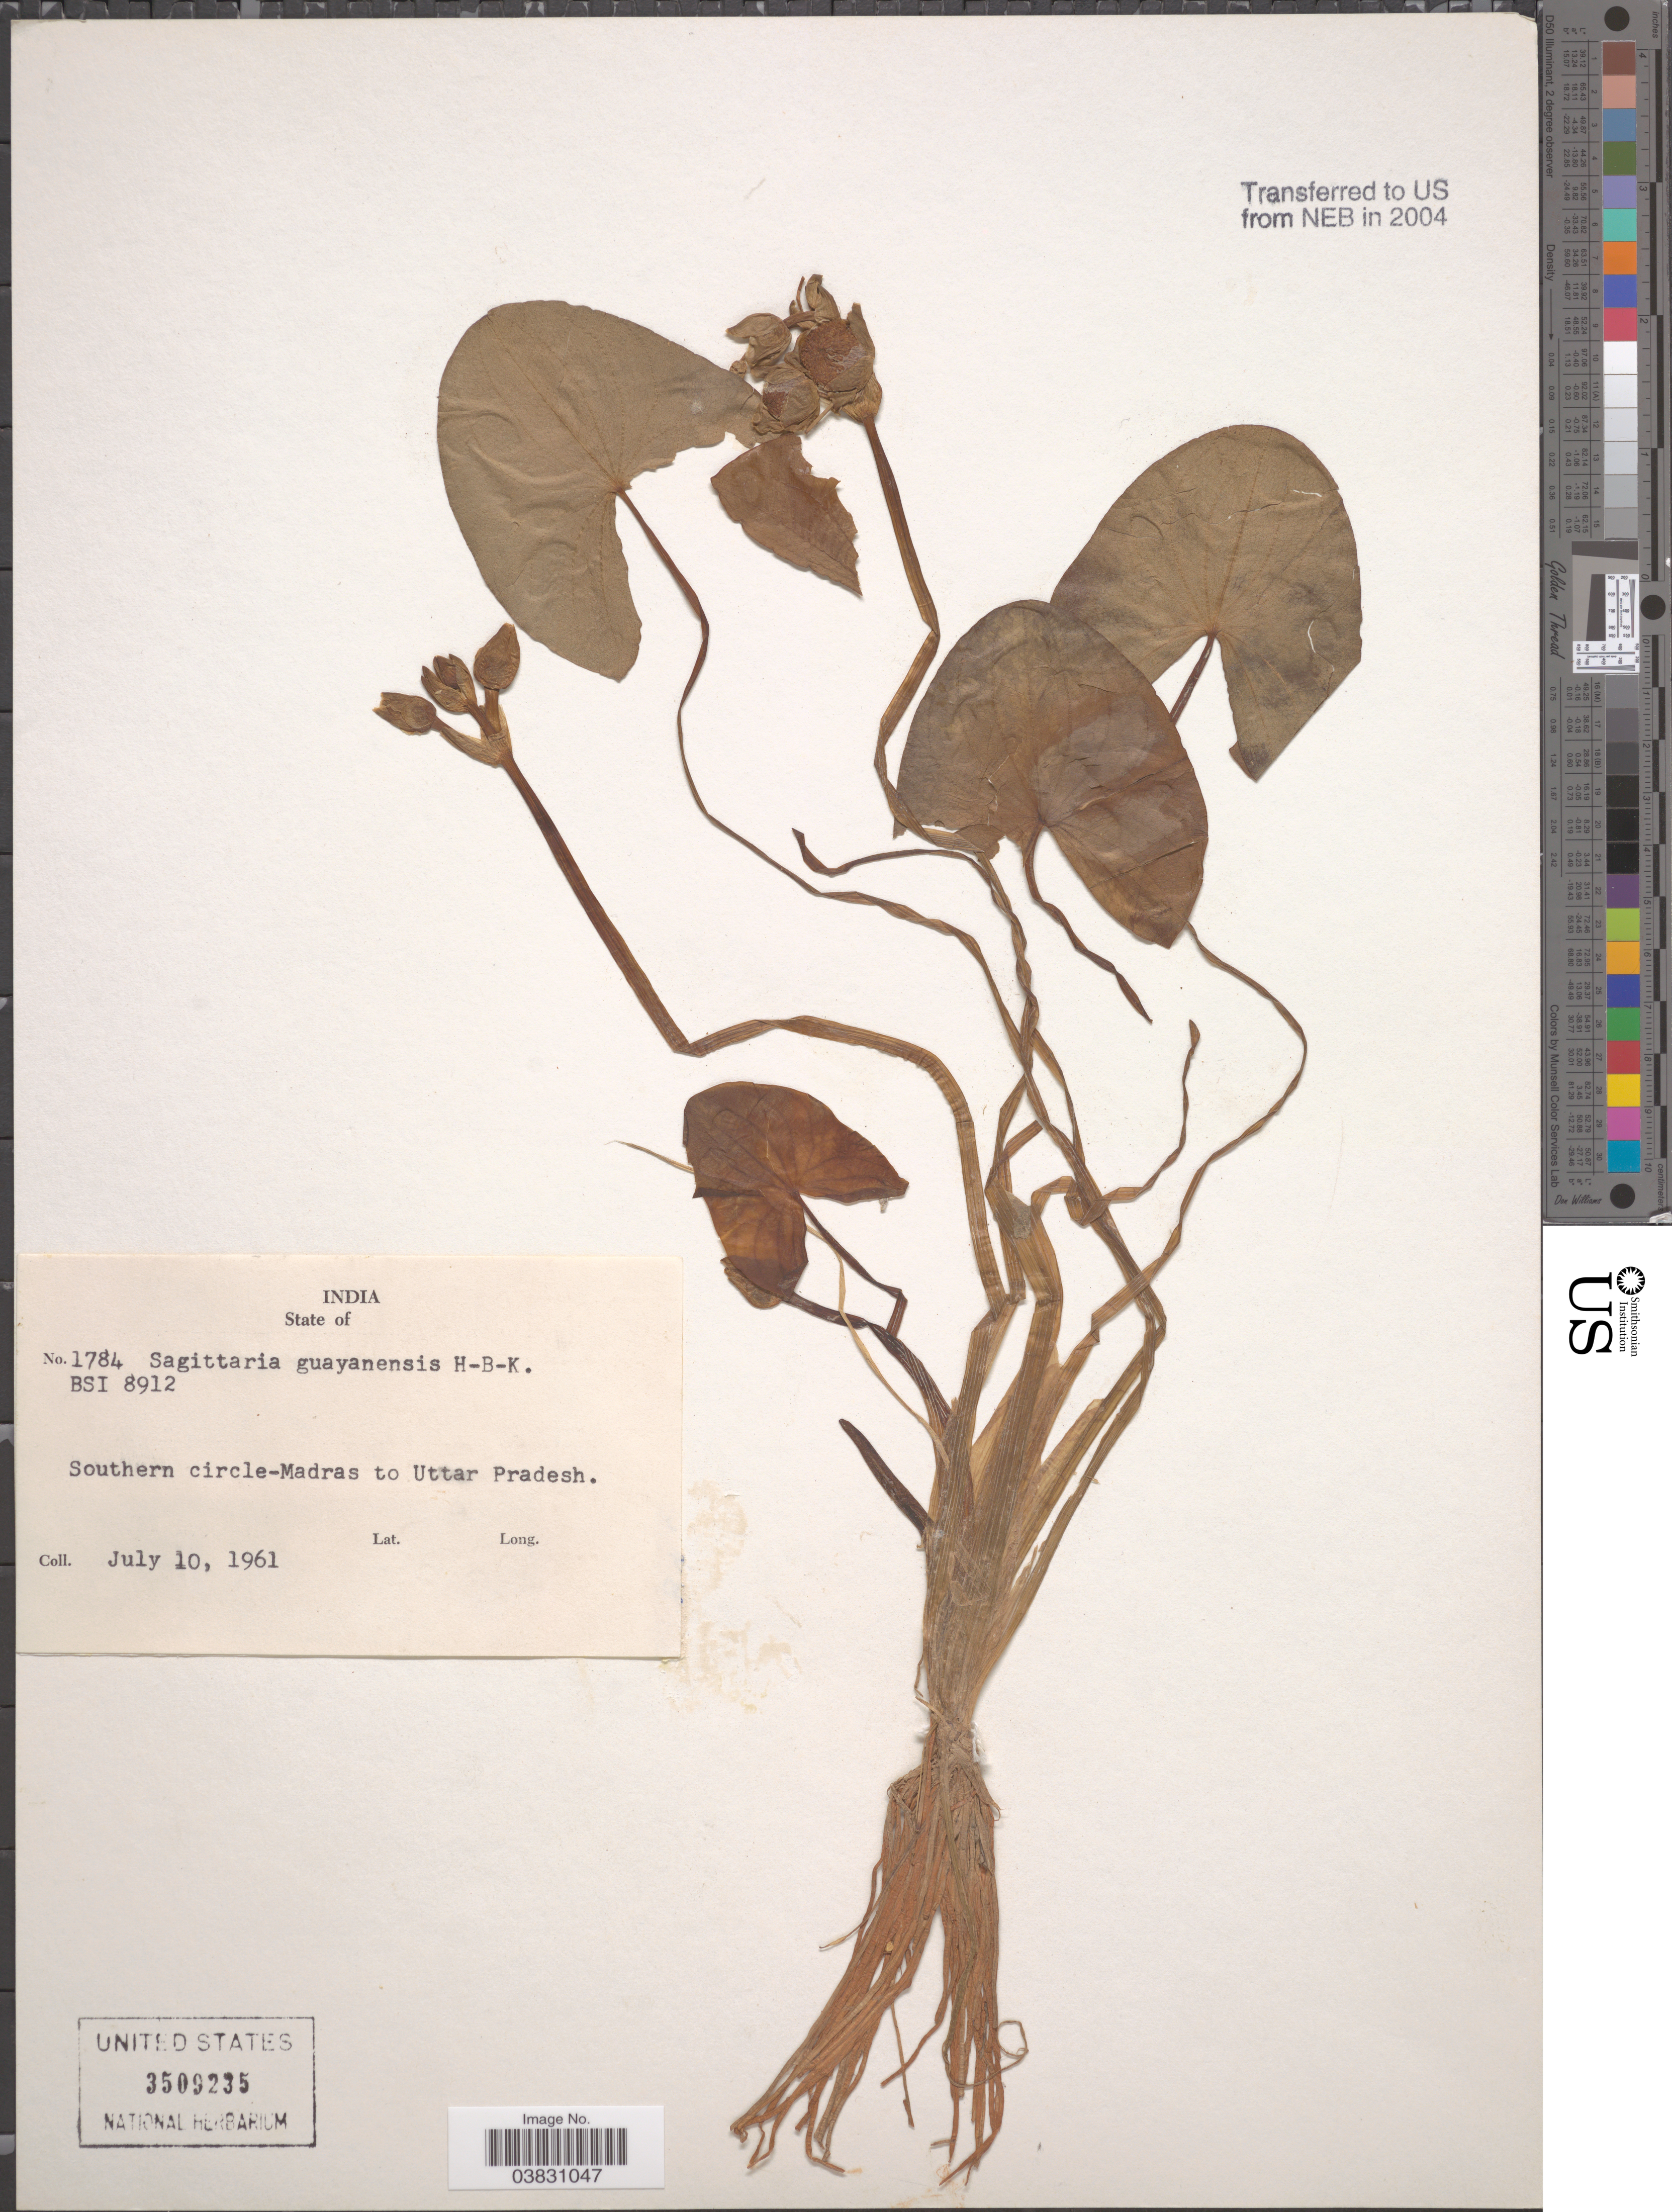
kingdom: Plantae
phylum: Tracheophyta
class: Liliopsida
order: Alismatales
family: Alismataceae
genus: Sagittaria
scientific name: Sagittaria guayanensis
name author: Kunth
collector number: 1784/BSI8912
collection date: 1961-07-10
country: India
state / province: Uttar Pradesh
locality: Southern circle-Madras to Uttar Pradesh.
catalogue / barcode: US 3509235